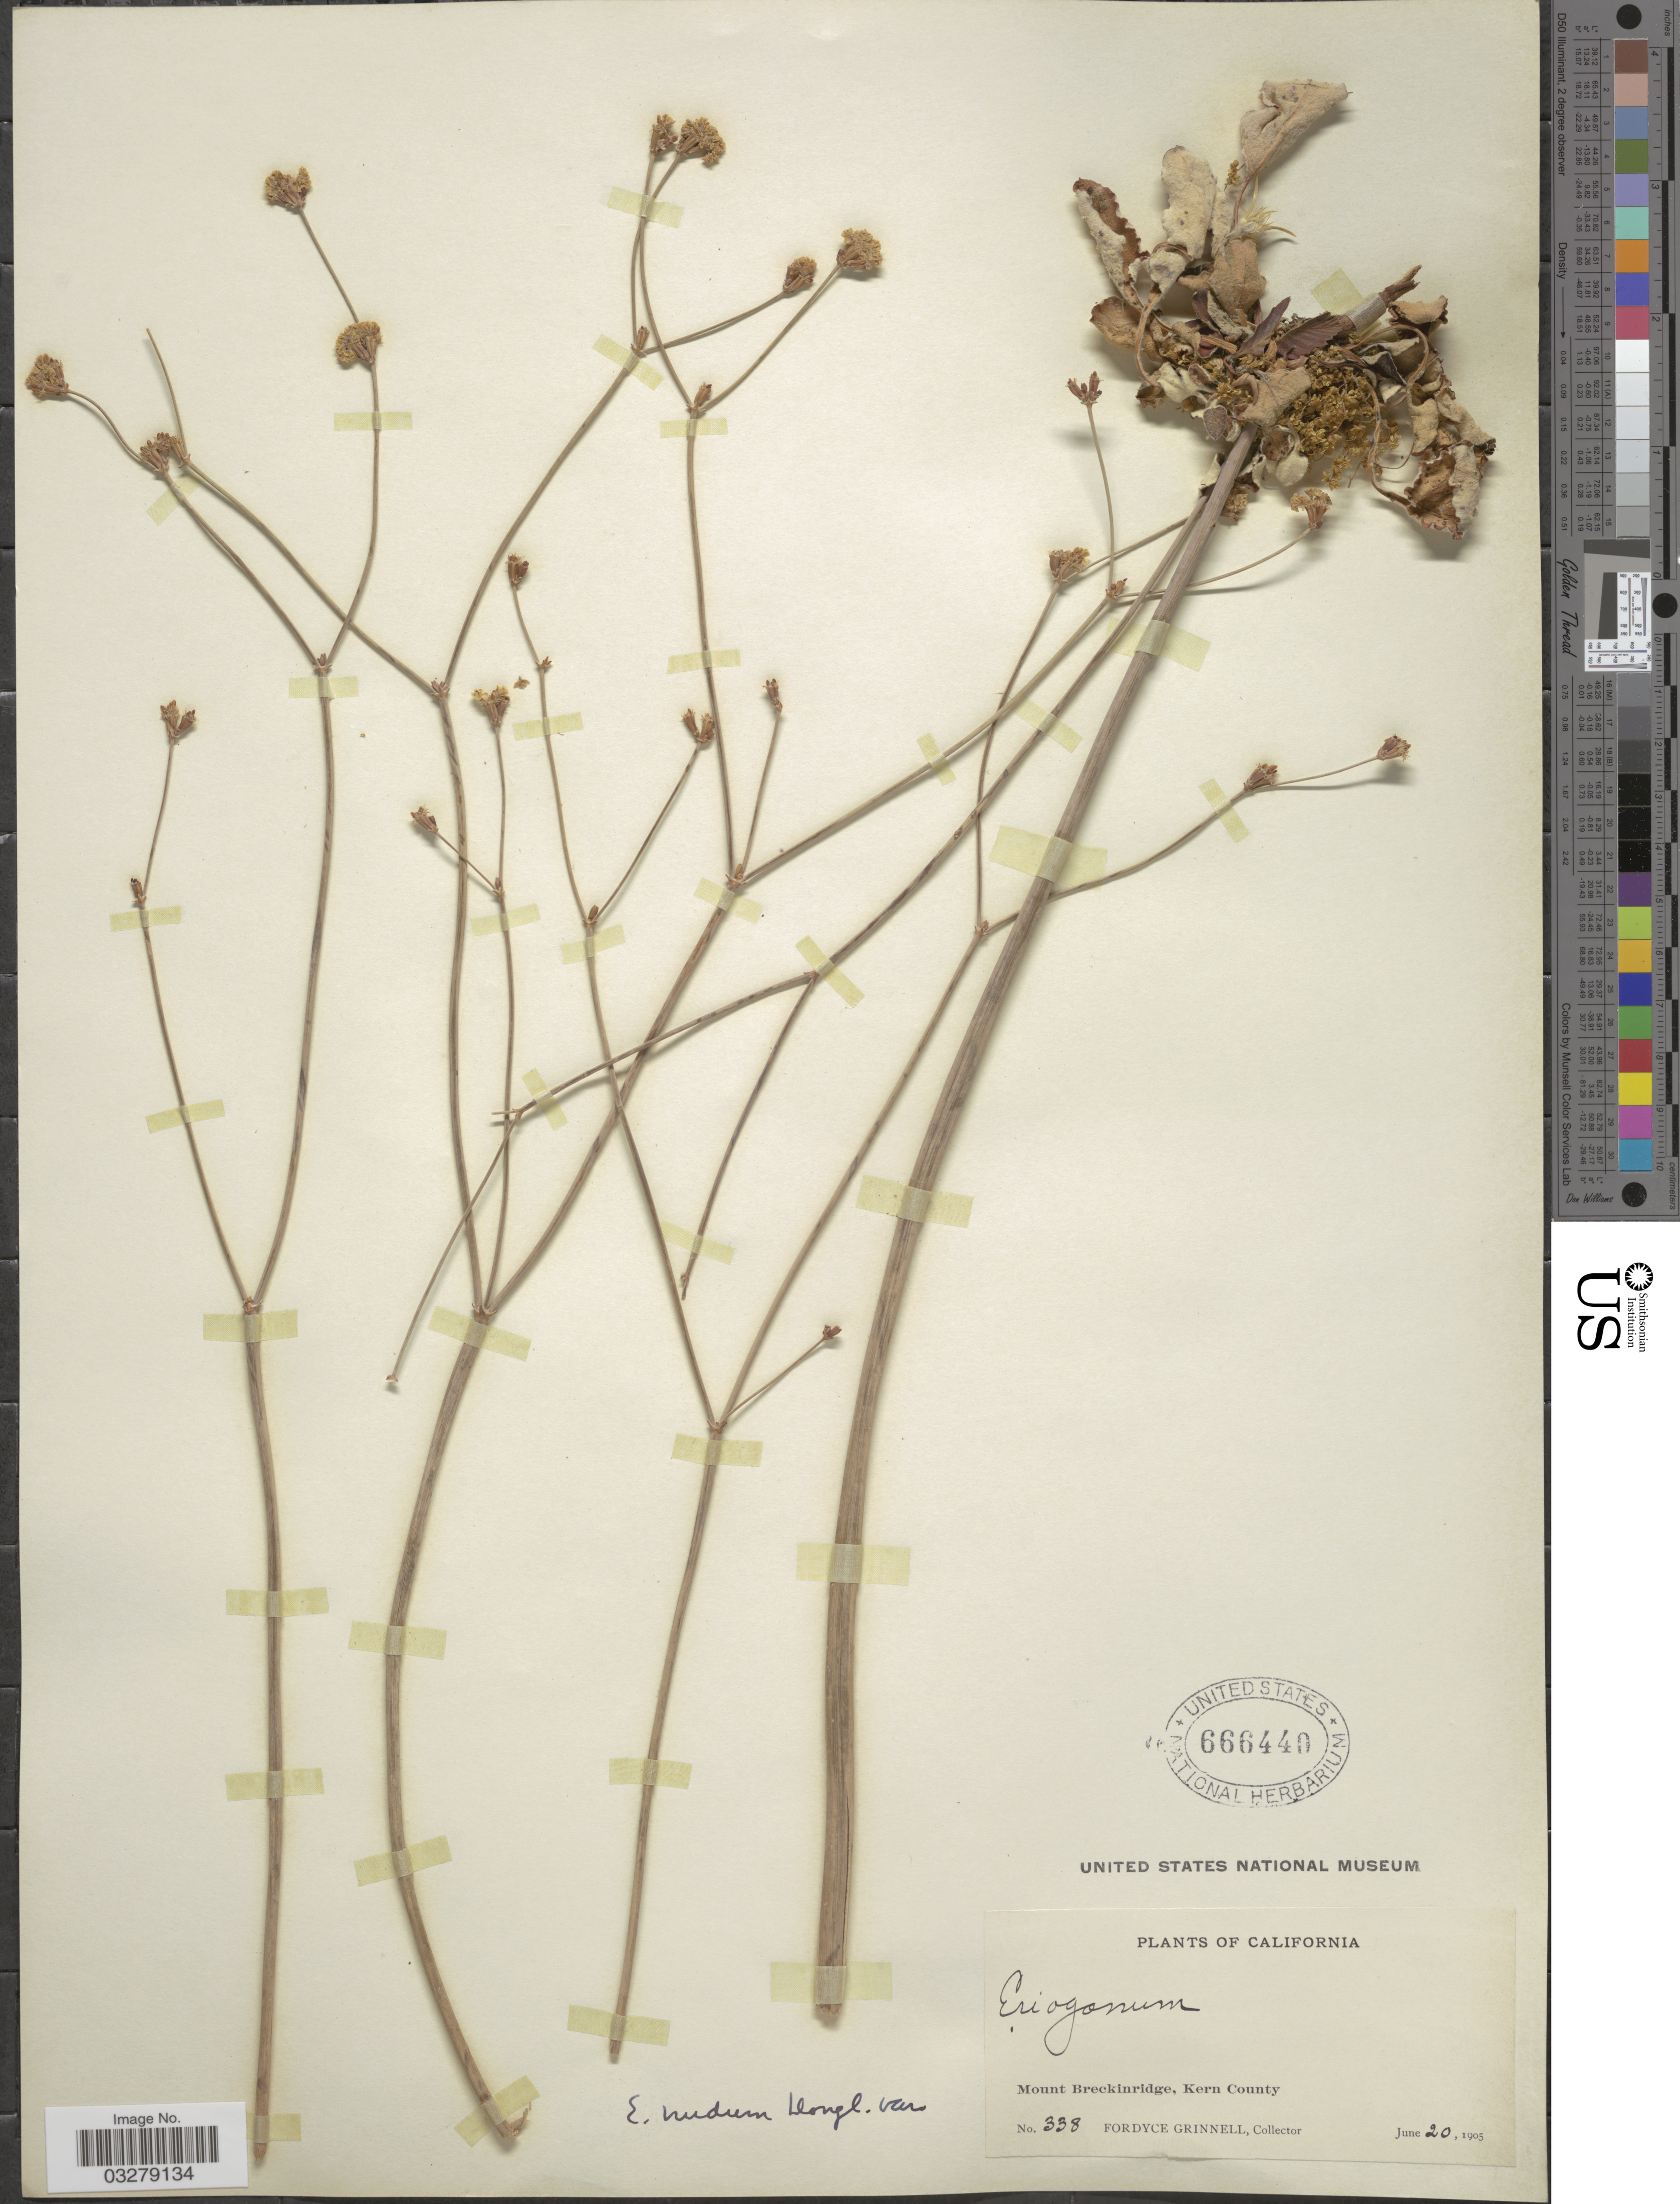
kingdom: Plantae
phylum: Tracheophyta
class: Magnoliopsida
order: Caryophyllales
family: Polygonaceae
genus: Eriogonum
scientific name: Eriogonum nudum var. westonii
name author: (S. Stokes) J.T. Howell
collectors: F. Grinnell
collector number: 338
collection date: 1905-06-20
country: United States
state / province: California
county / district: Kern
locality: Mount Breckinridge, Kern County.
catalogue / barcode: US 666440